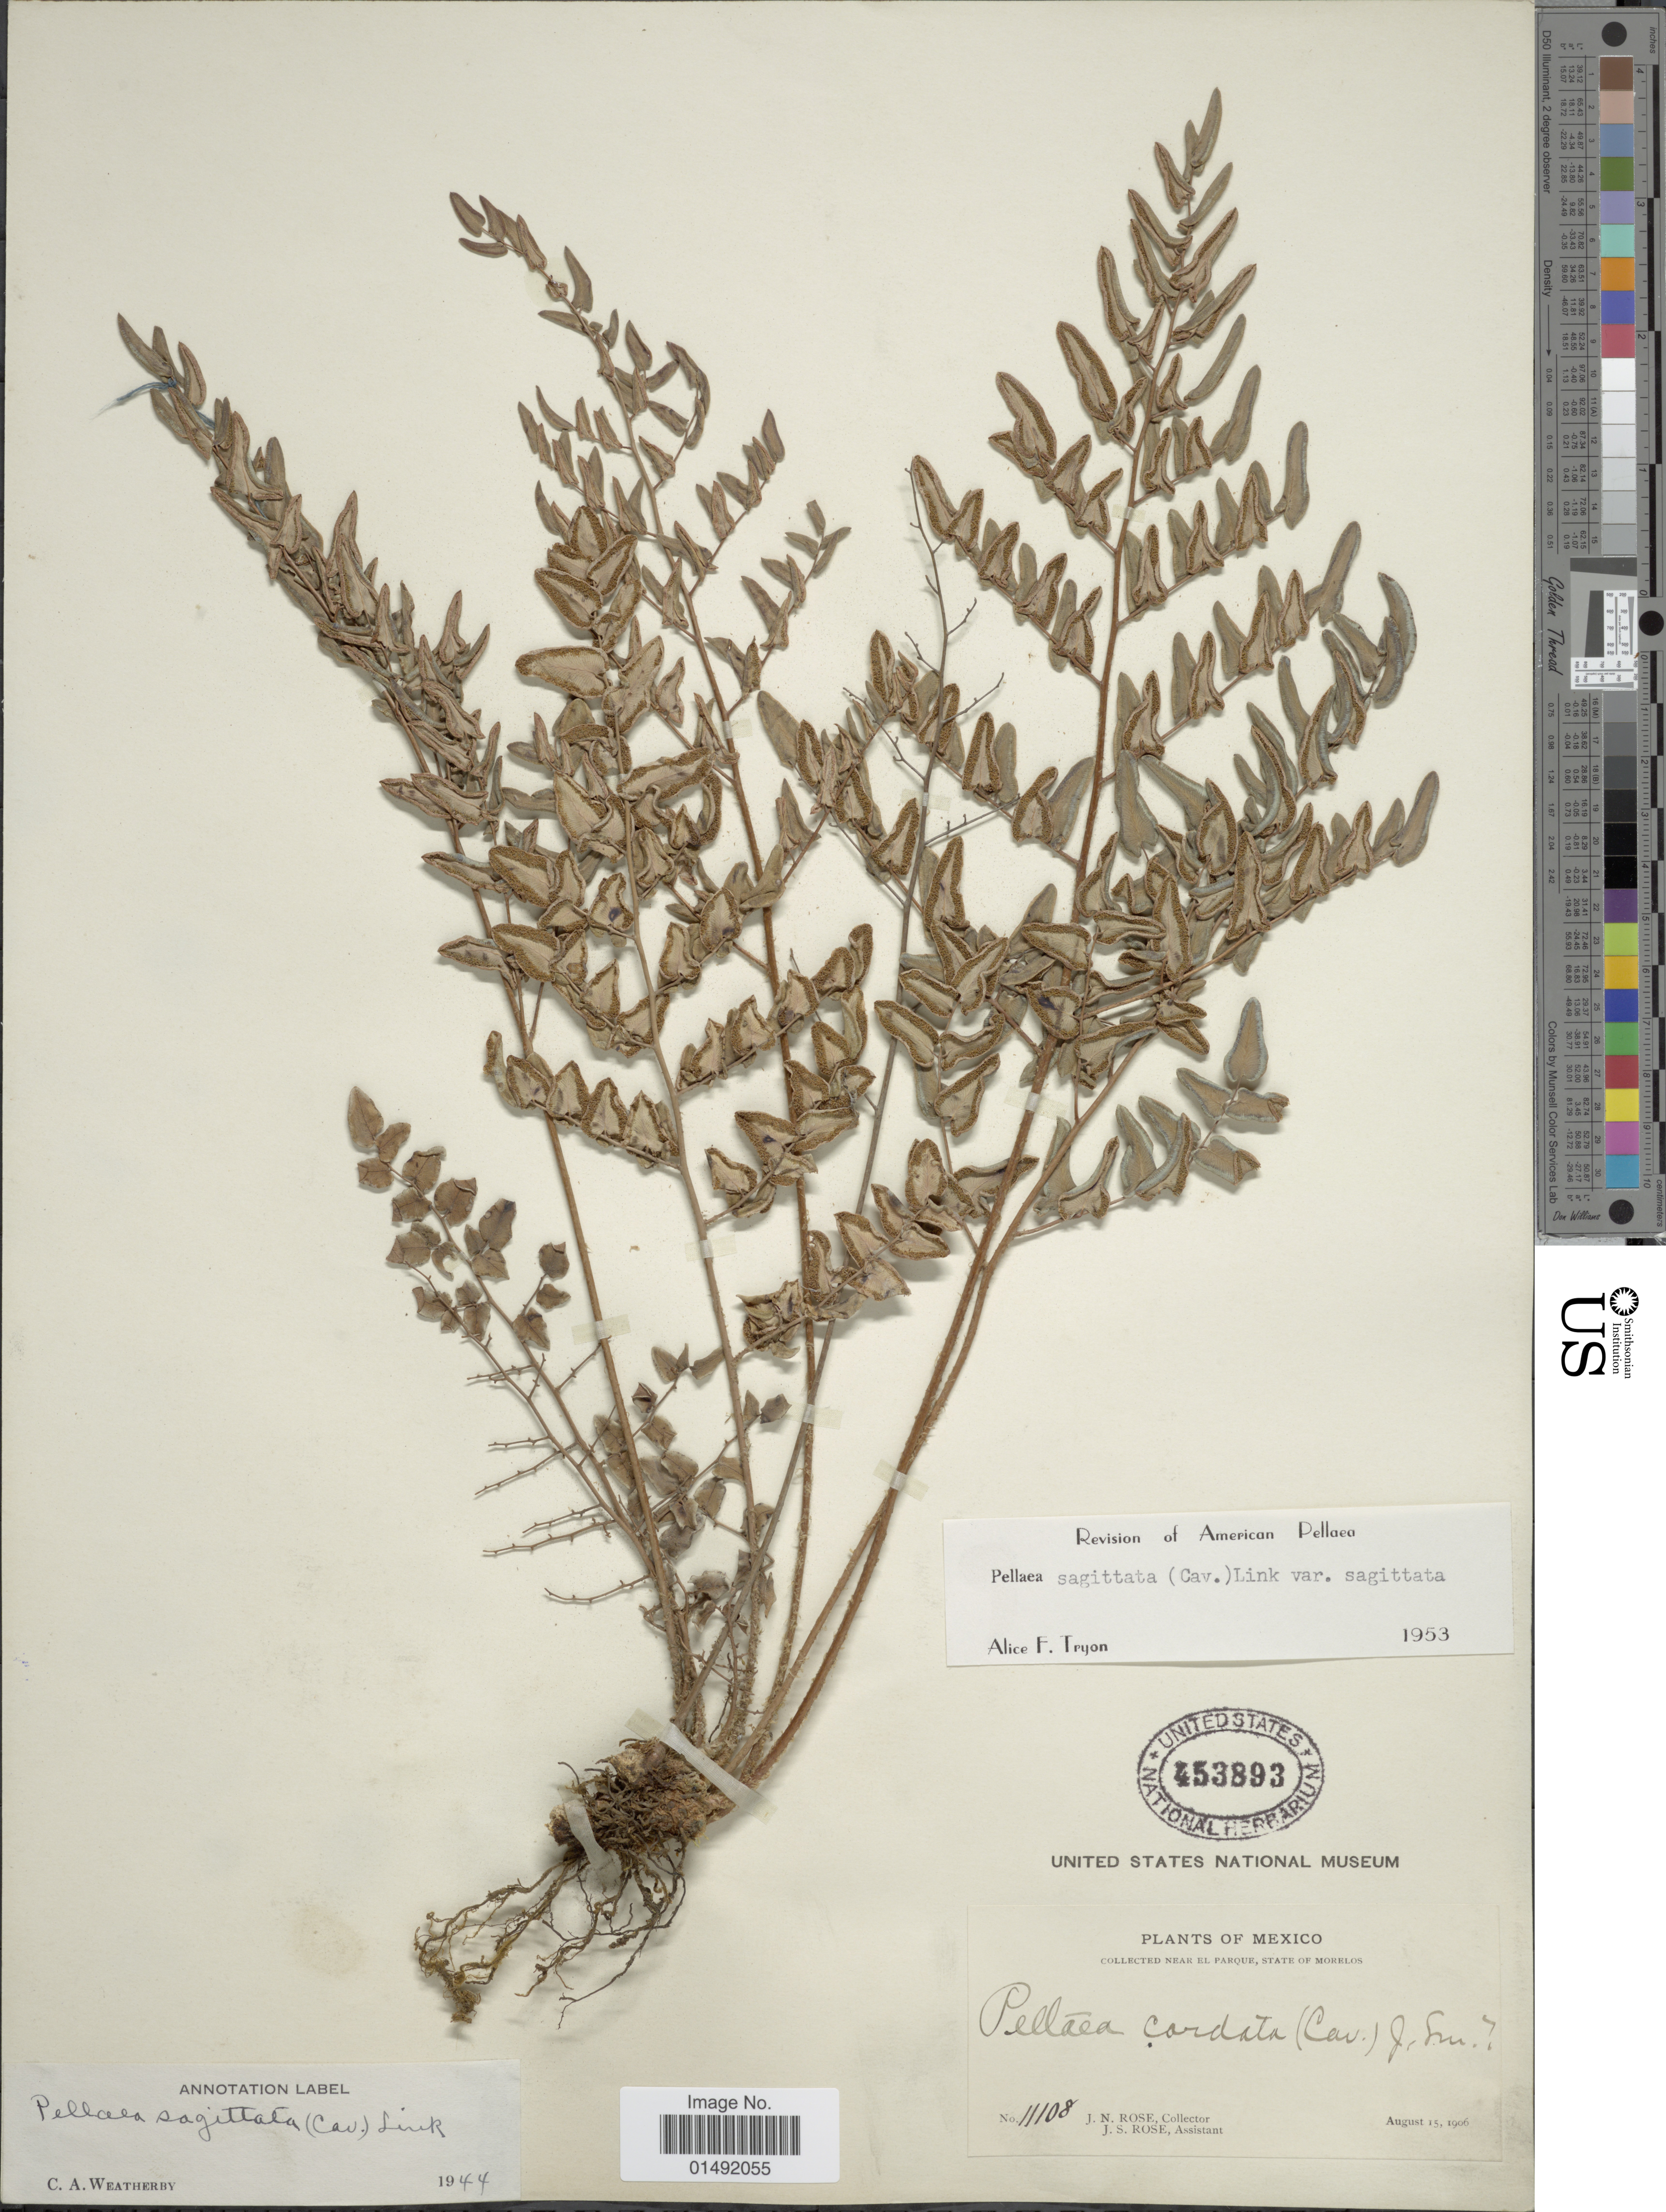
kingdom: Plantae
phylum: Tracheophyta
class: Polypodiopsida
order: Polypodiales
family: Pteridaceae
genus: Pellaea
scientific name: Pellaea sagittata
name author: (Cav.) Link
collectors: J. N. Rose & J. S. Rose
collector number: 11108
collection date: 1906-08-15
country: Mexico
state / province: Morelos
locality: Near El Parque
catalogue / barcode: US 453893